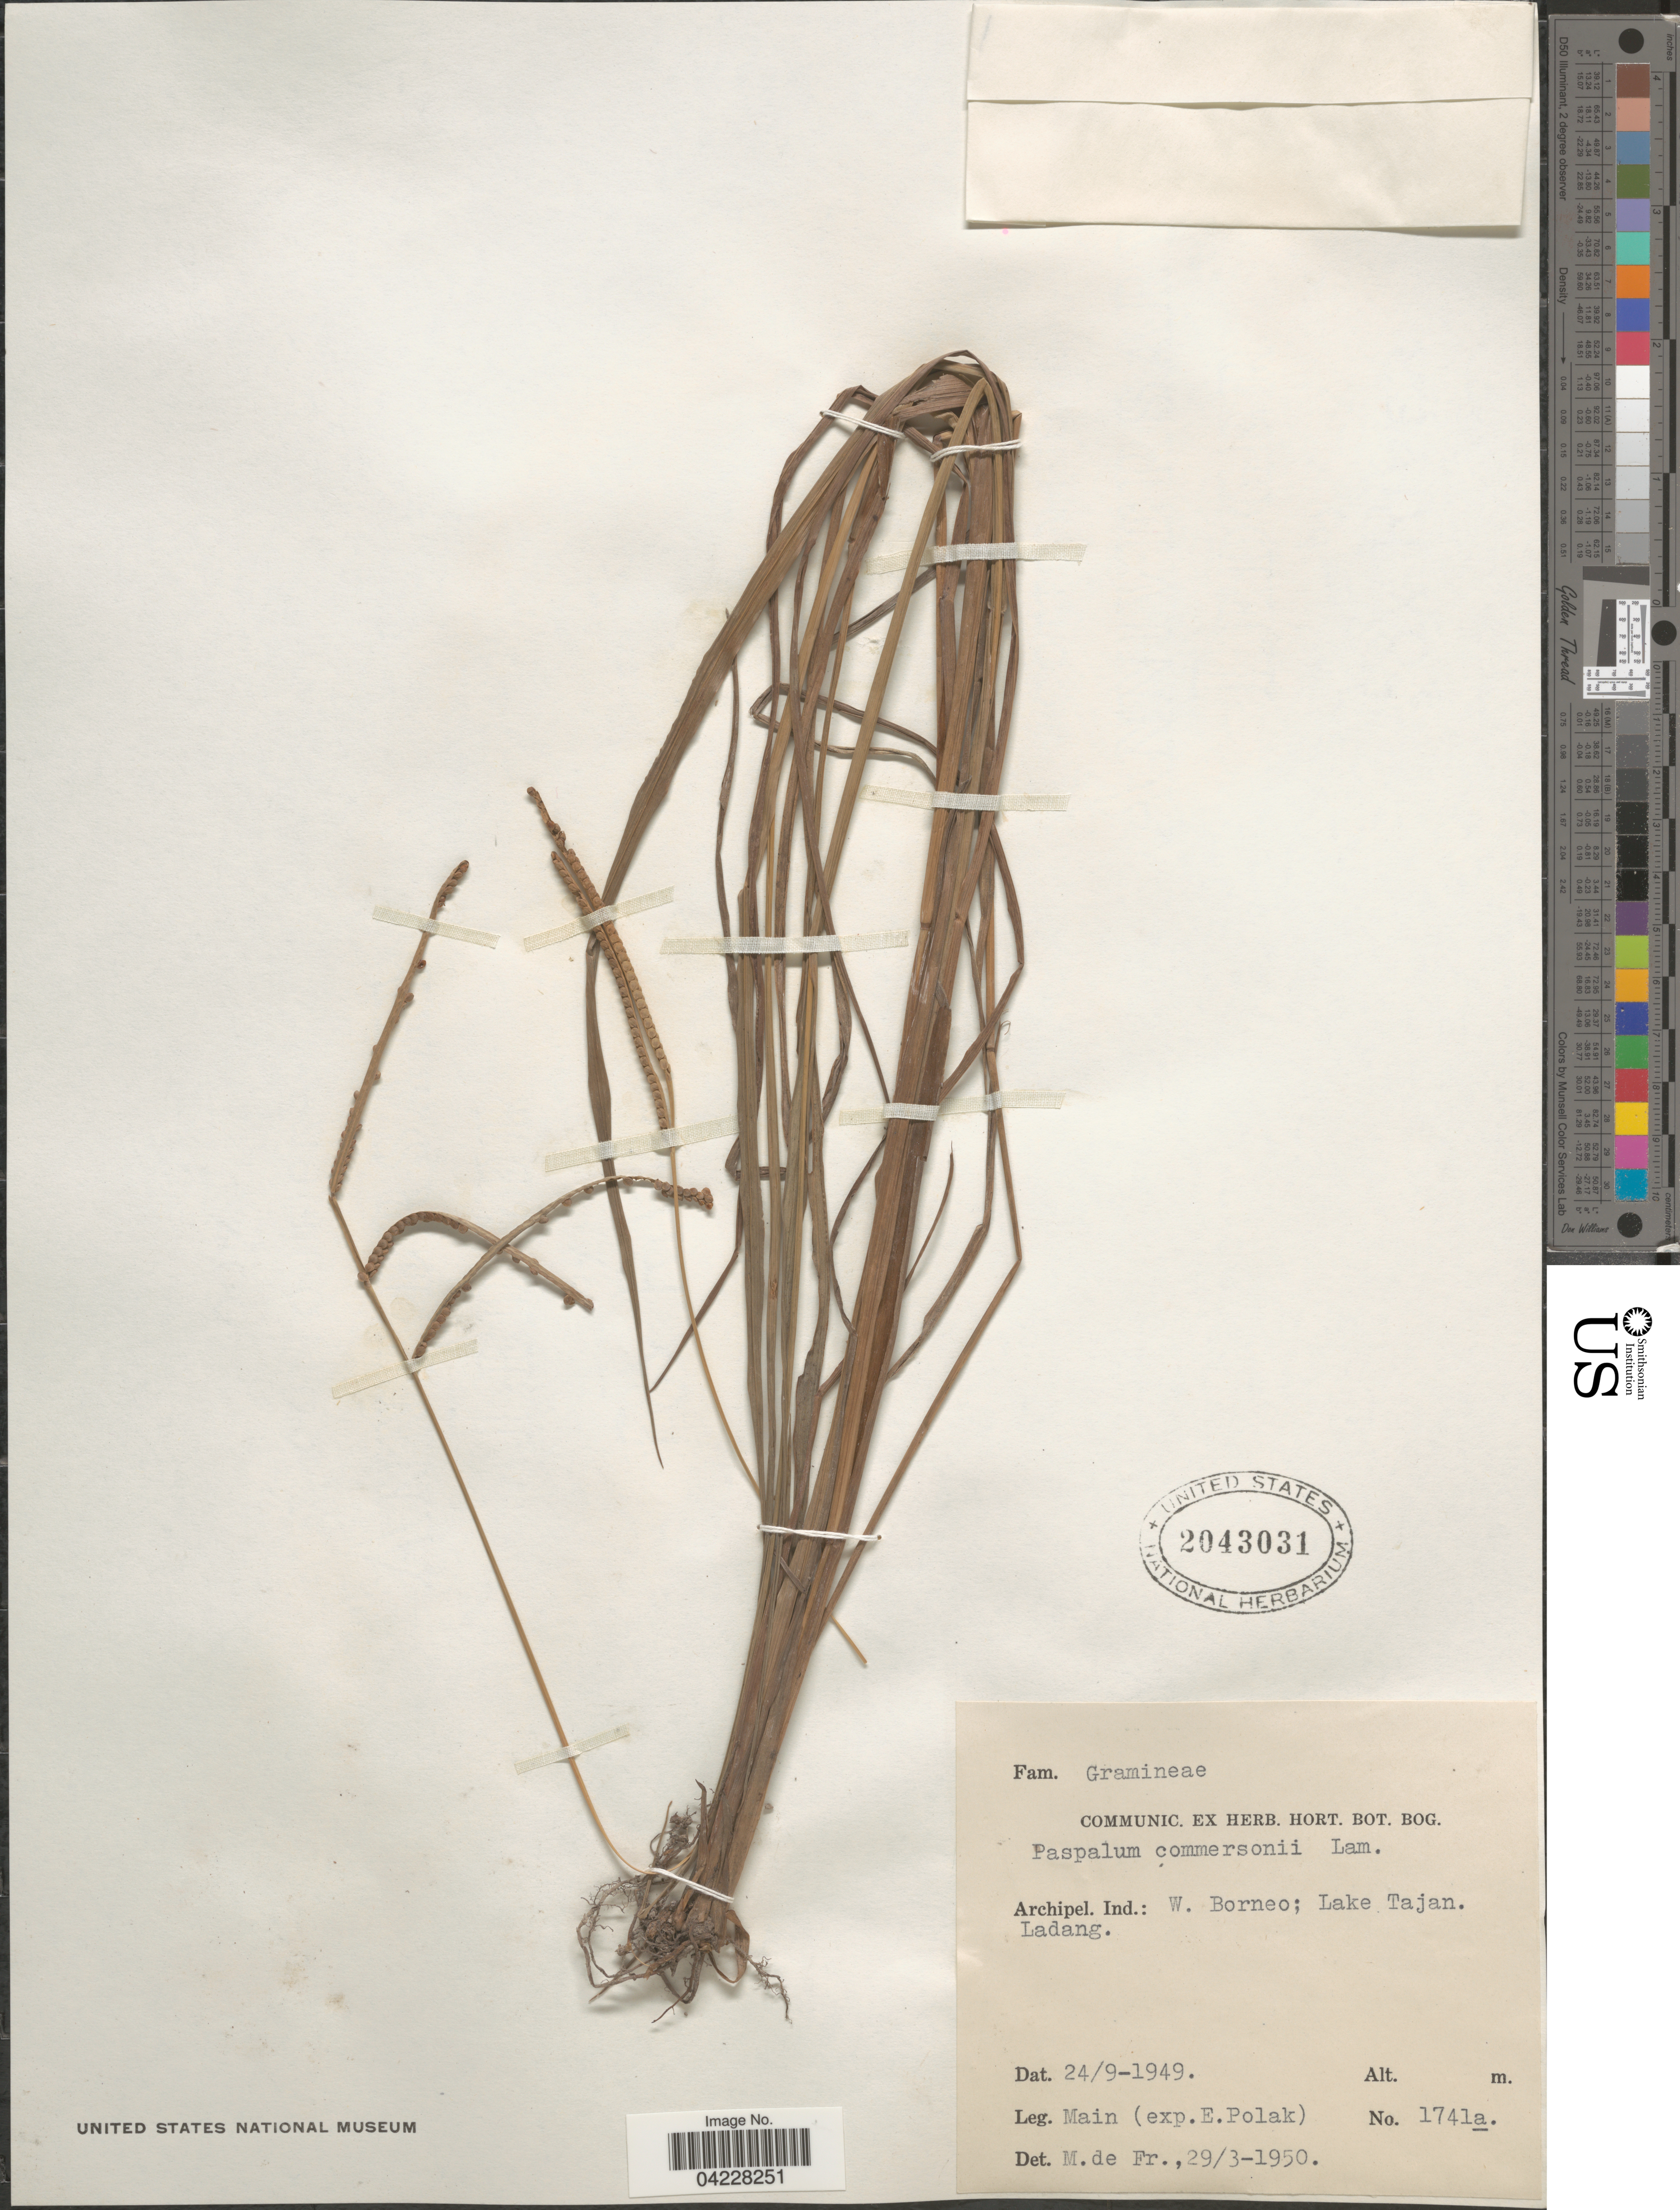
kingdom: Plantae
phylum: Tracheophyta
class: Liliopsida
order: Poales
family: Poaceae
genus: Paspalum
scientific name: Paspalum scrobiculatum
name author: L.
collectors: -. Main & E. Polak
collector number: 1741a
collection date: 1949-09-24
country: Indonesia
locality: Archipel. Ind.: W. Borneo; Lake Tajan. Ladang.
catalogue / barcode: US 2043031